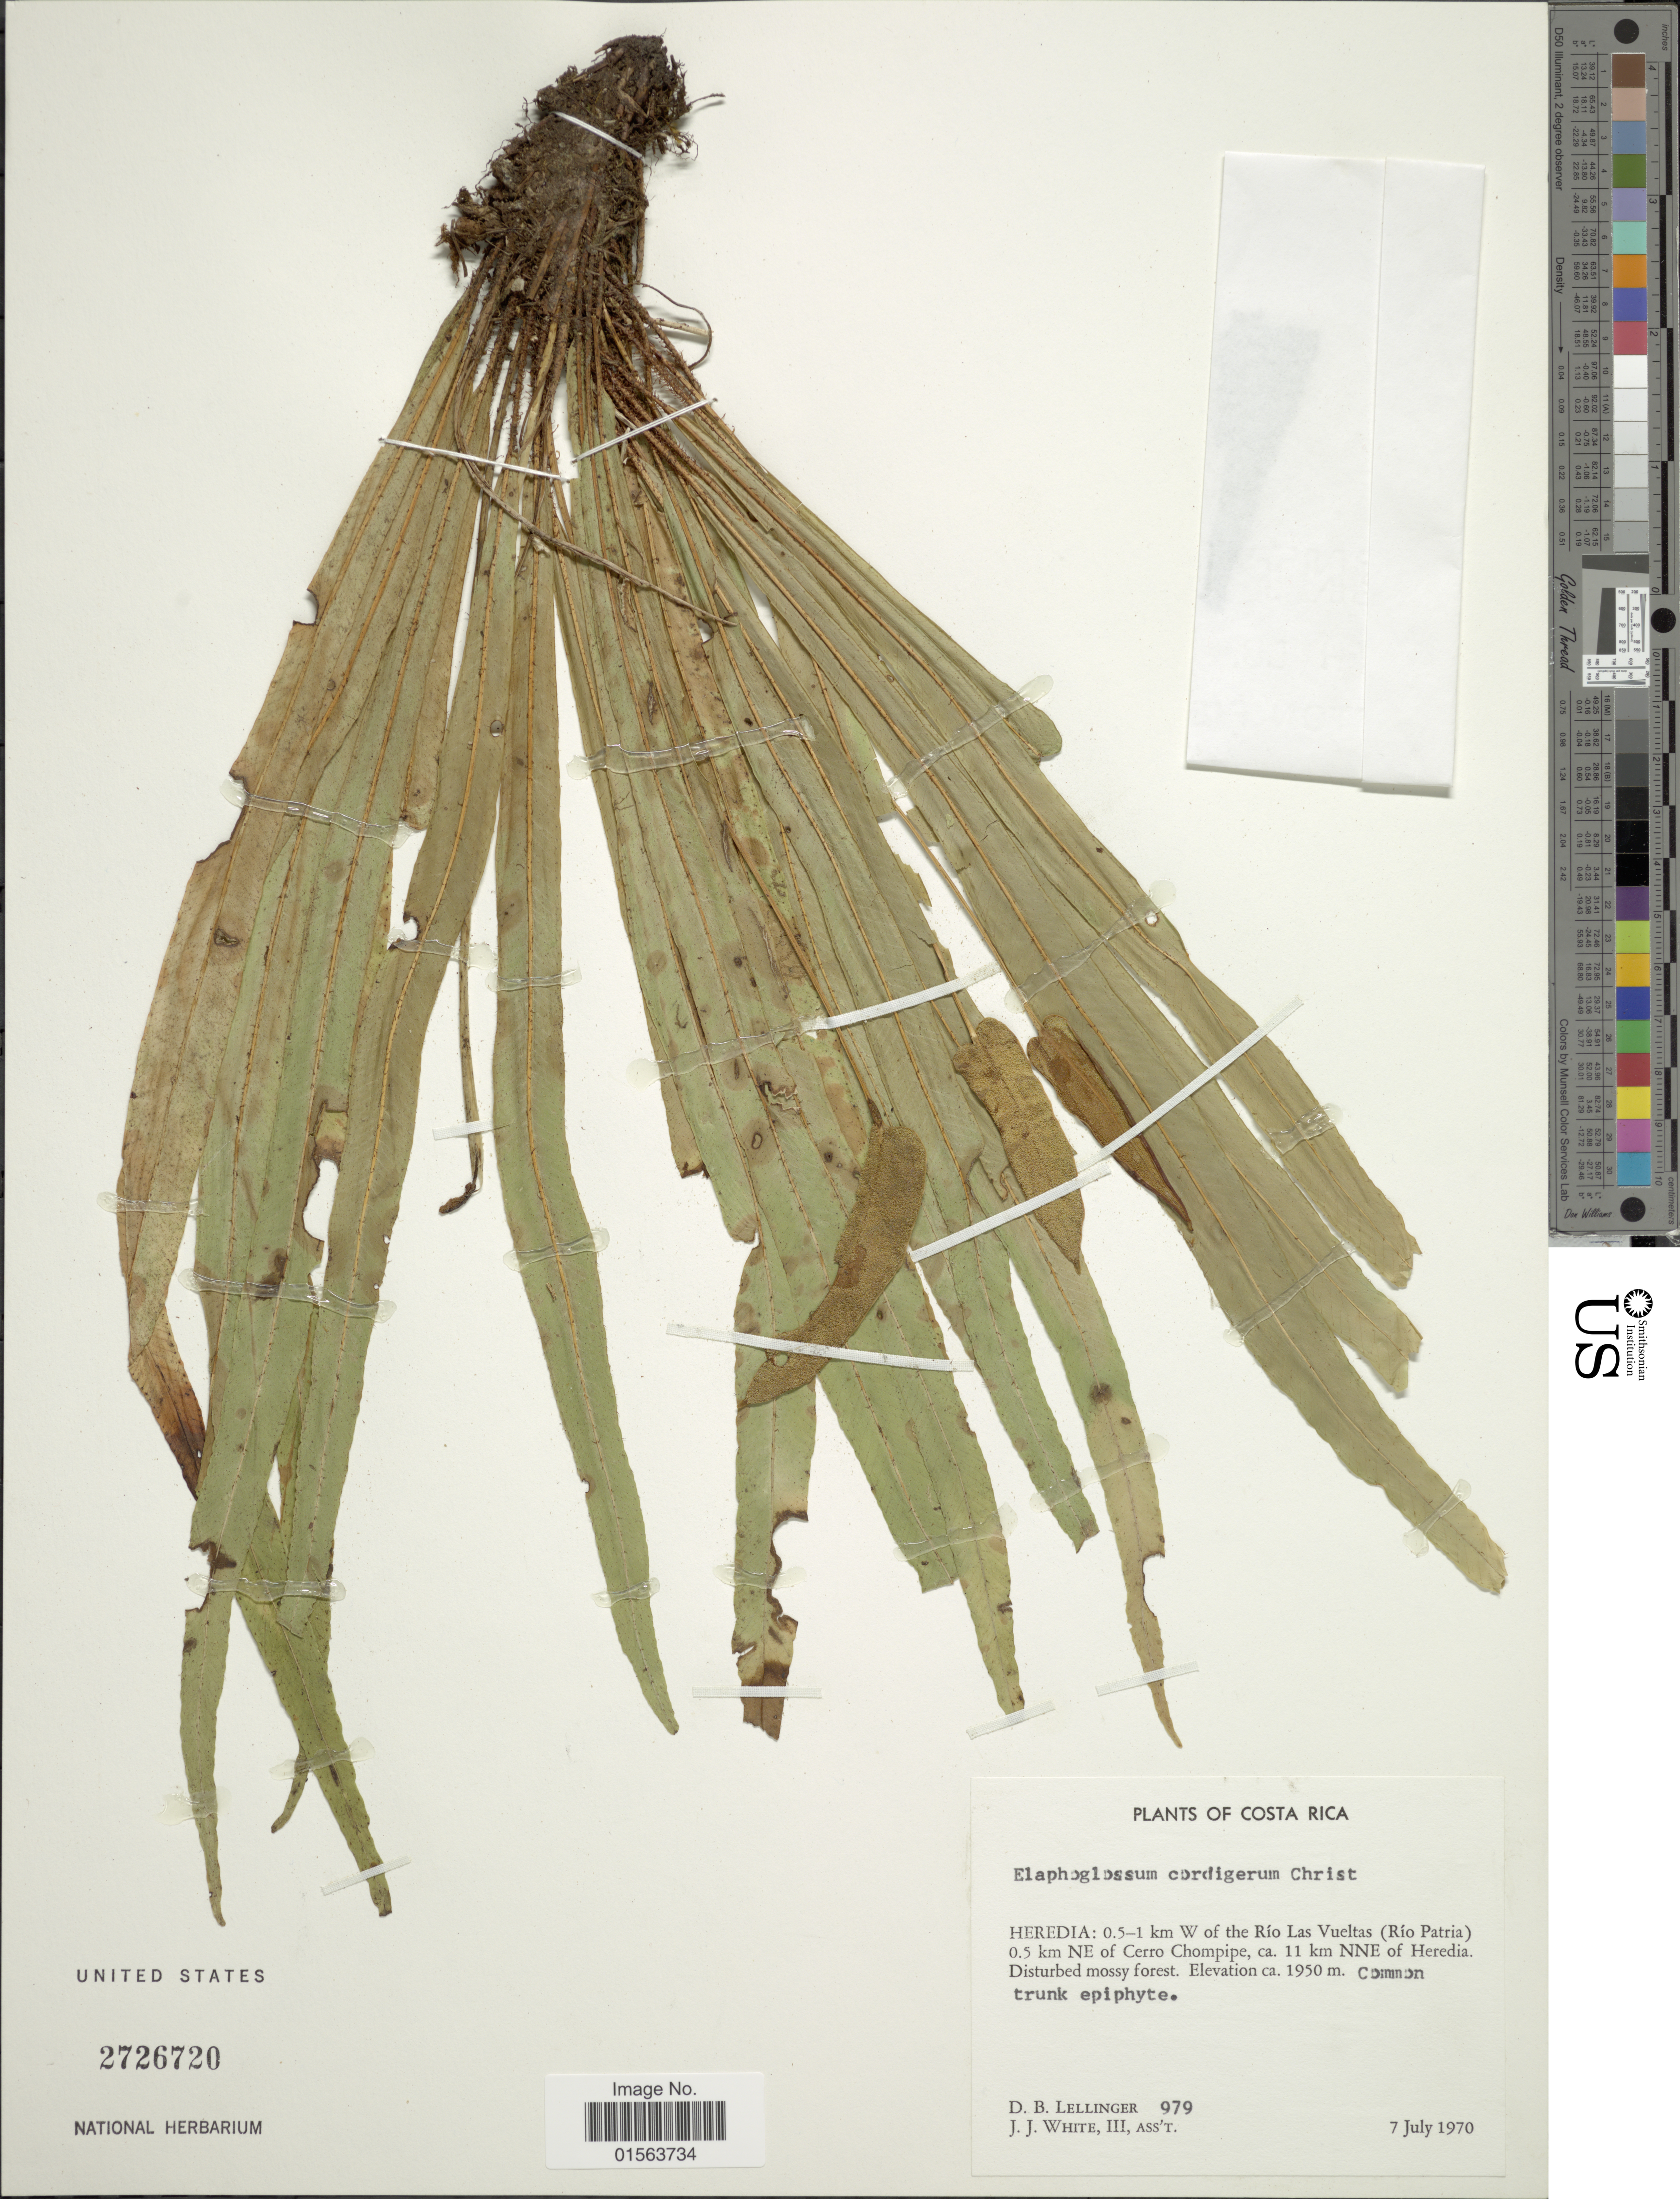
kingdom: Plantae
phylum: Tracheophyta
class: Polypodiopsida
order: Polypodiales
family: Dryopteridaceae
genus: Elaphoglossum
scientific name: Elaphoglossum eximium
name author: (Mett.) Christ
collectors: D. B. Lellinger & J. J. White III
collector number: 979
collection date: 1970-07-07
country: Costa Rica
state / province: Heredia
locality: Heredia: 0.5-1 km W of the Rio Las Vueltas (Rio Patria) 0.5 km NE of Cerro Chompipe, ca 11 km NNE of Heredia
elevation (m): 1950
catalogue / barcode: US 2726720